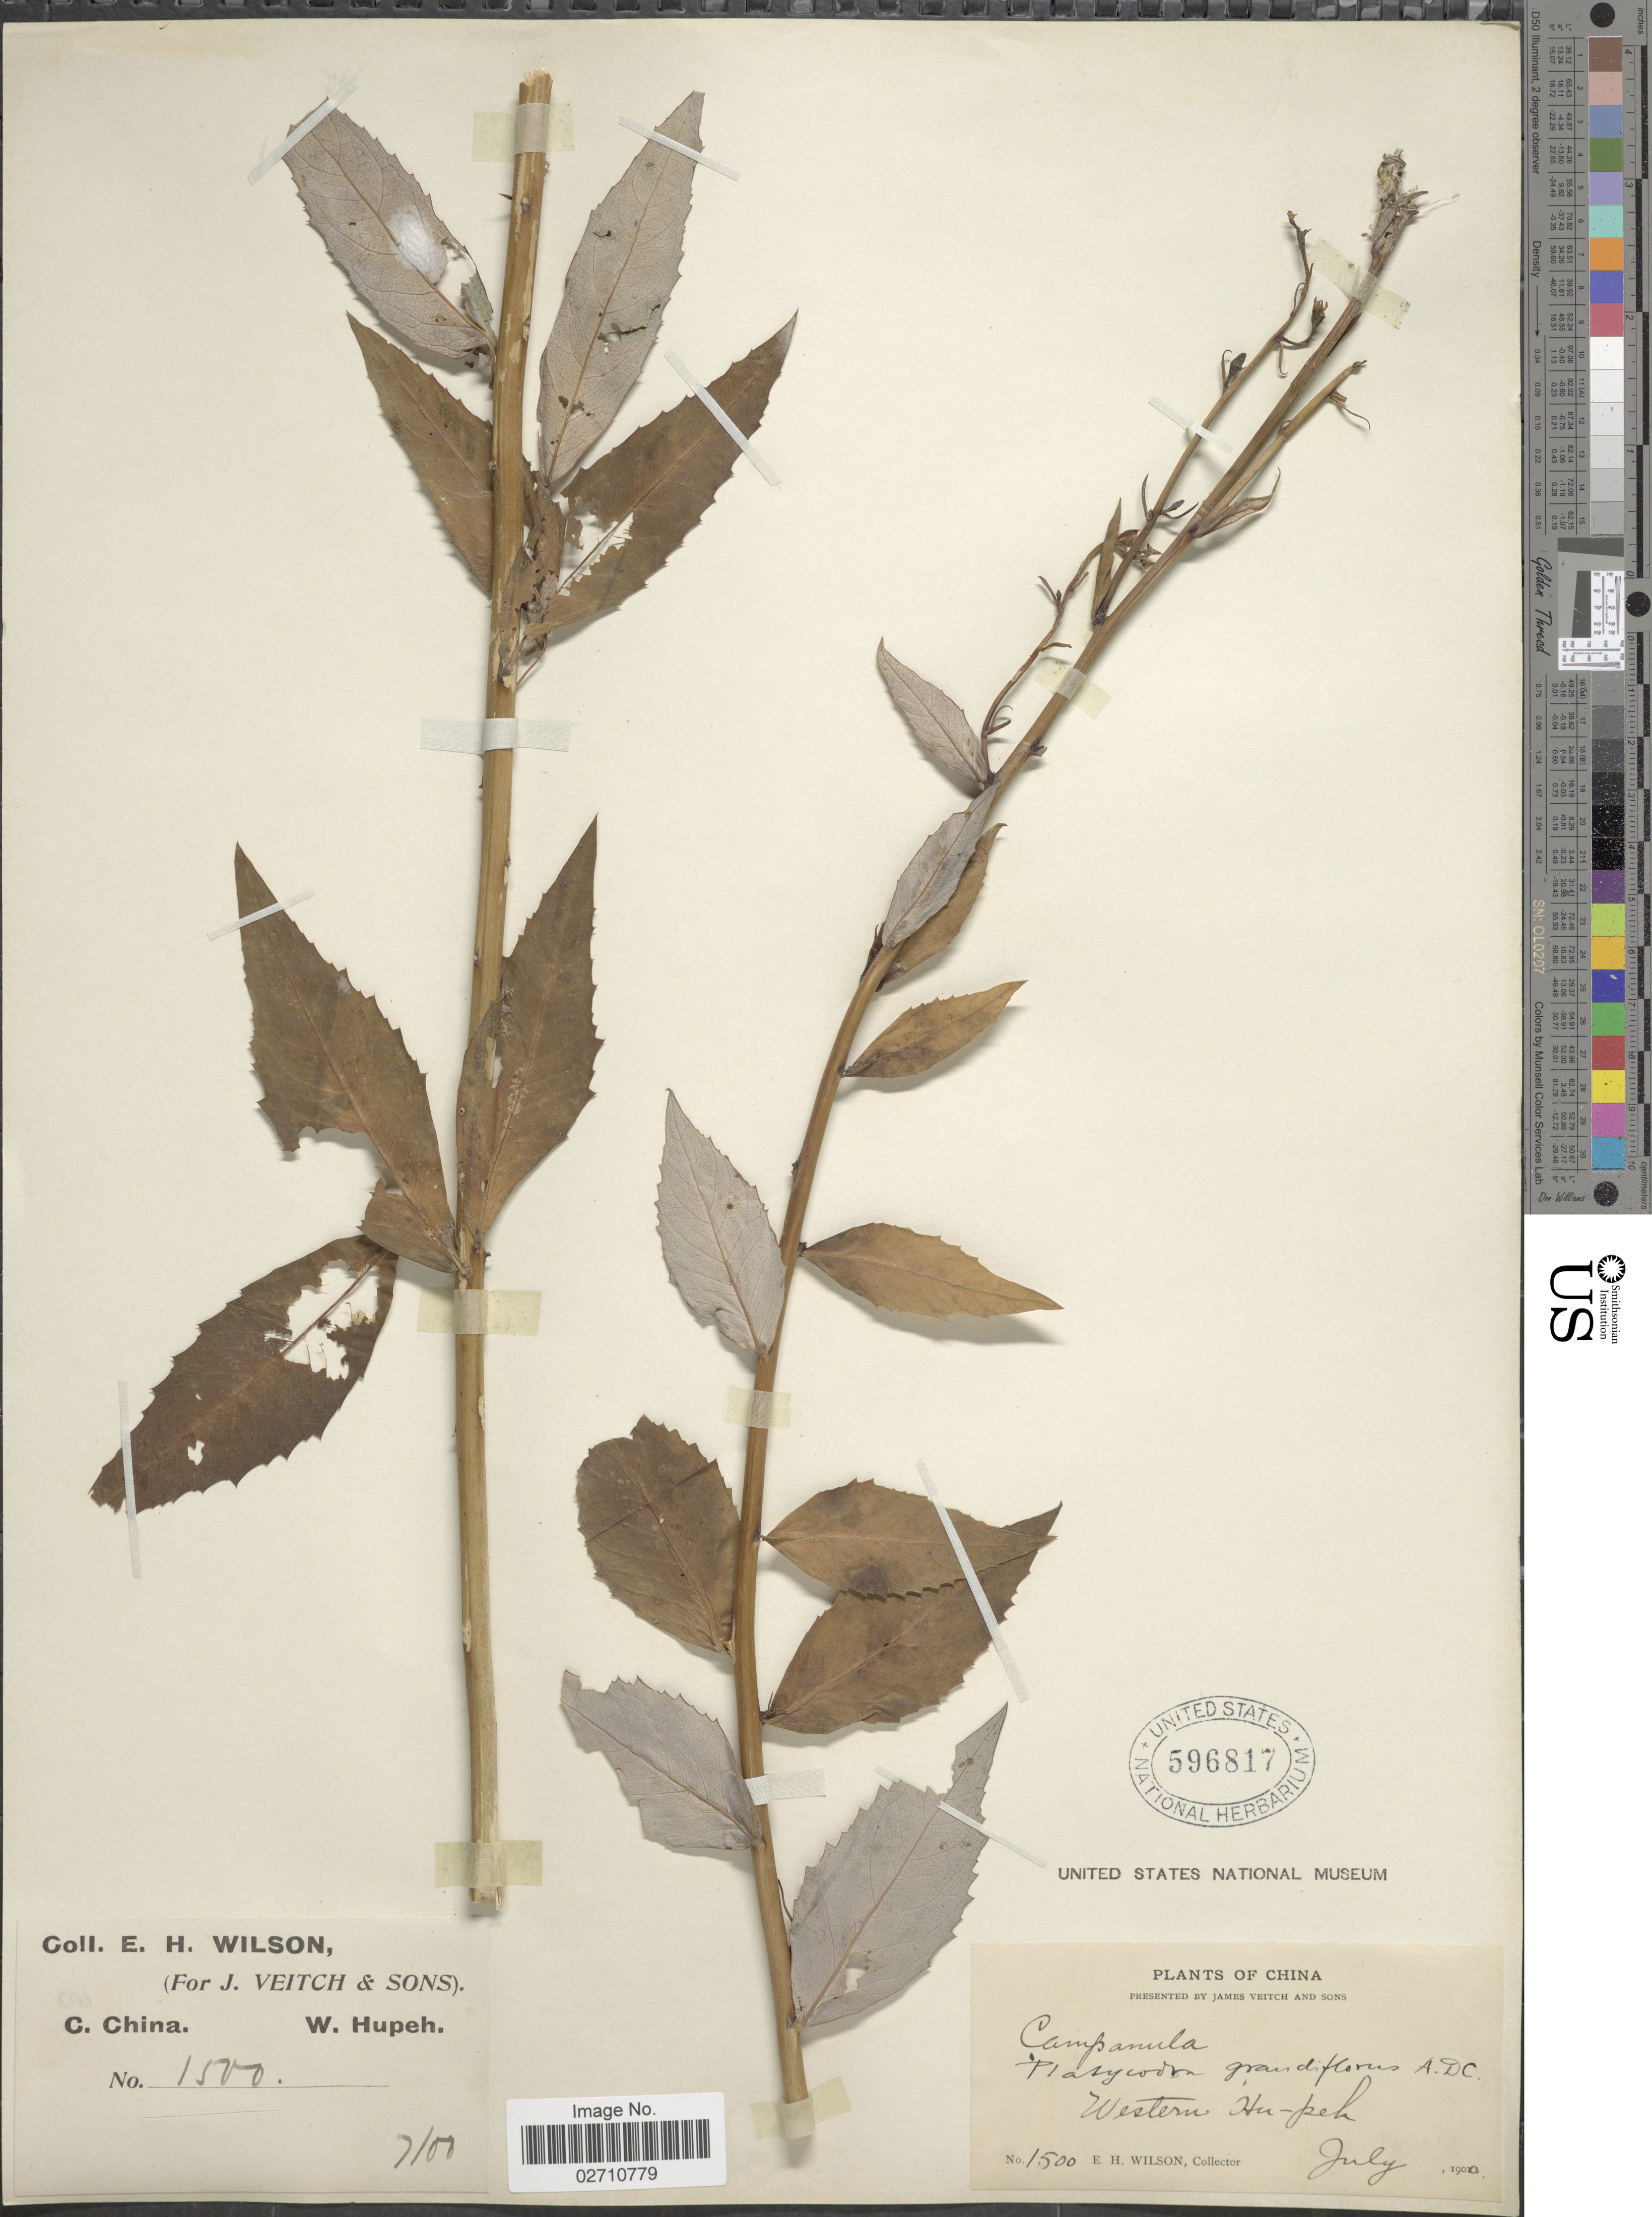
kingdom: Plantae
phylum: Tracheophyta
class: Magnoliopsida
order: Asterales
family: Campanulaceae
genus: Platycodon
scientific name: Platycodon grandiflorus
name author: (Jacq.) A. DC.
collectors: E. Wilson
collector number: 1500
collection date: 1900-07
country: China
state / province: Hubei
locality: C. China. Western Hupeh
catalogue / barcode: US 596817